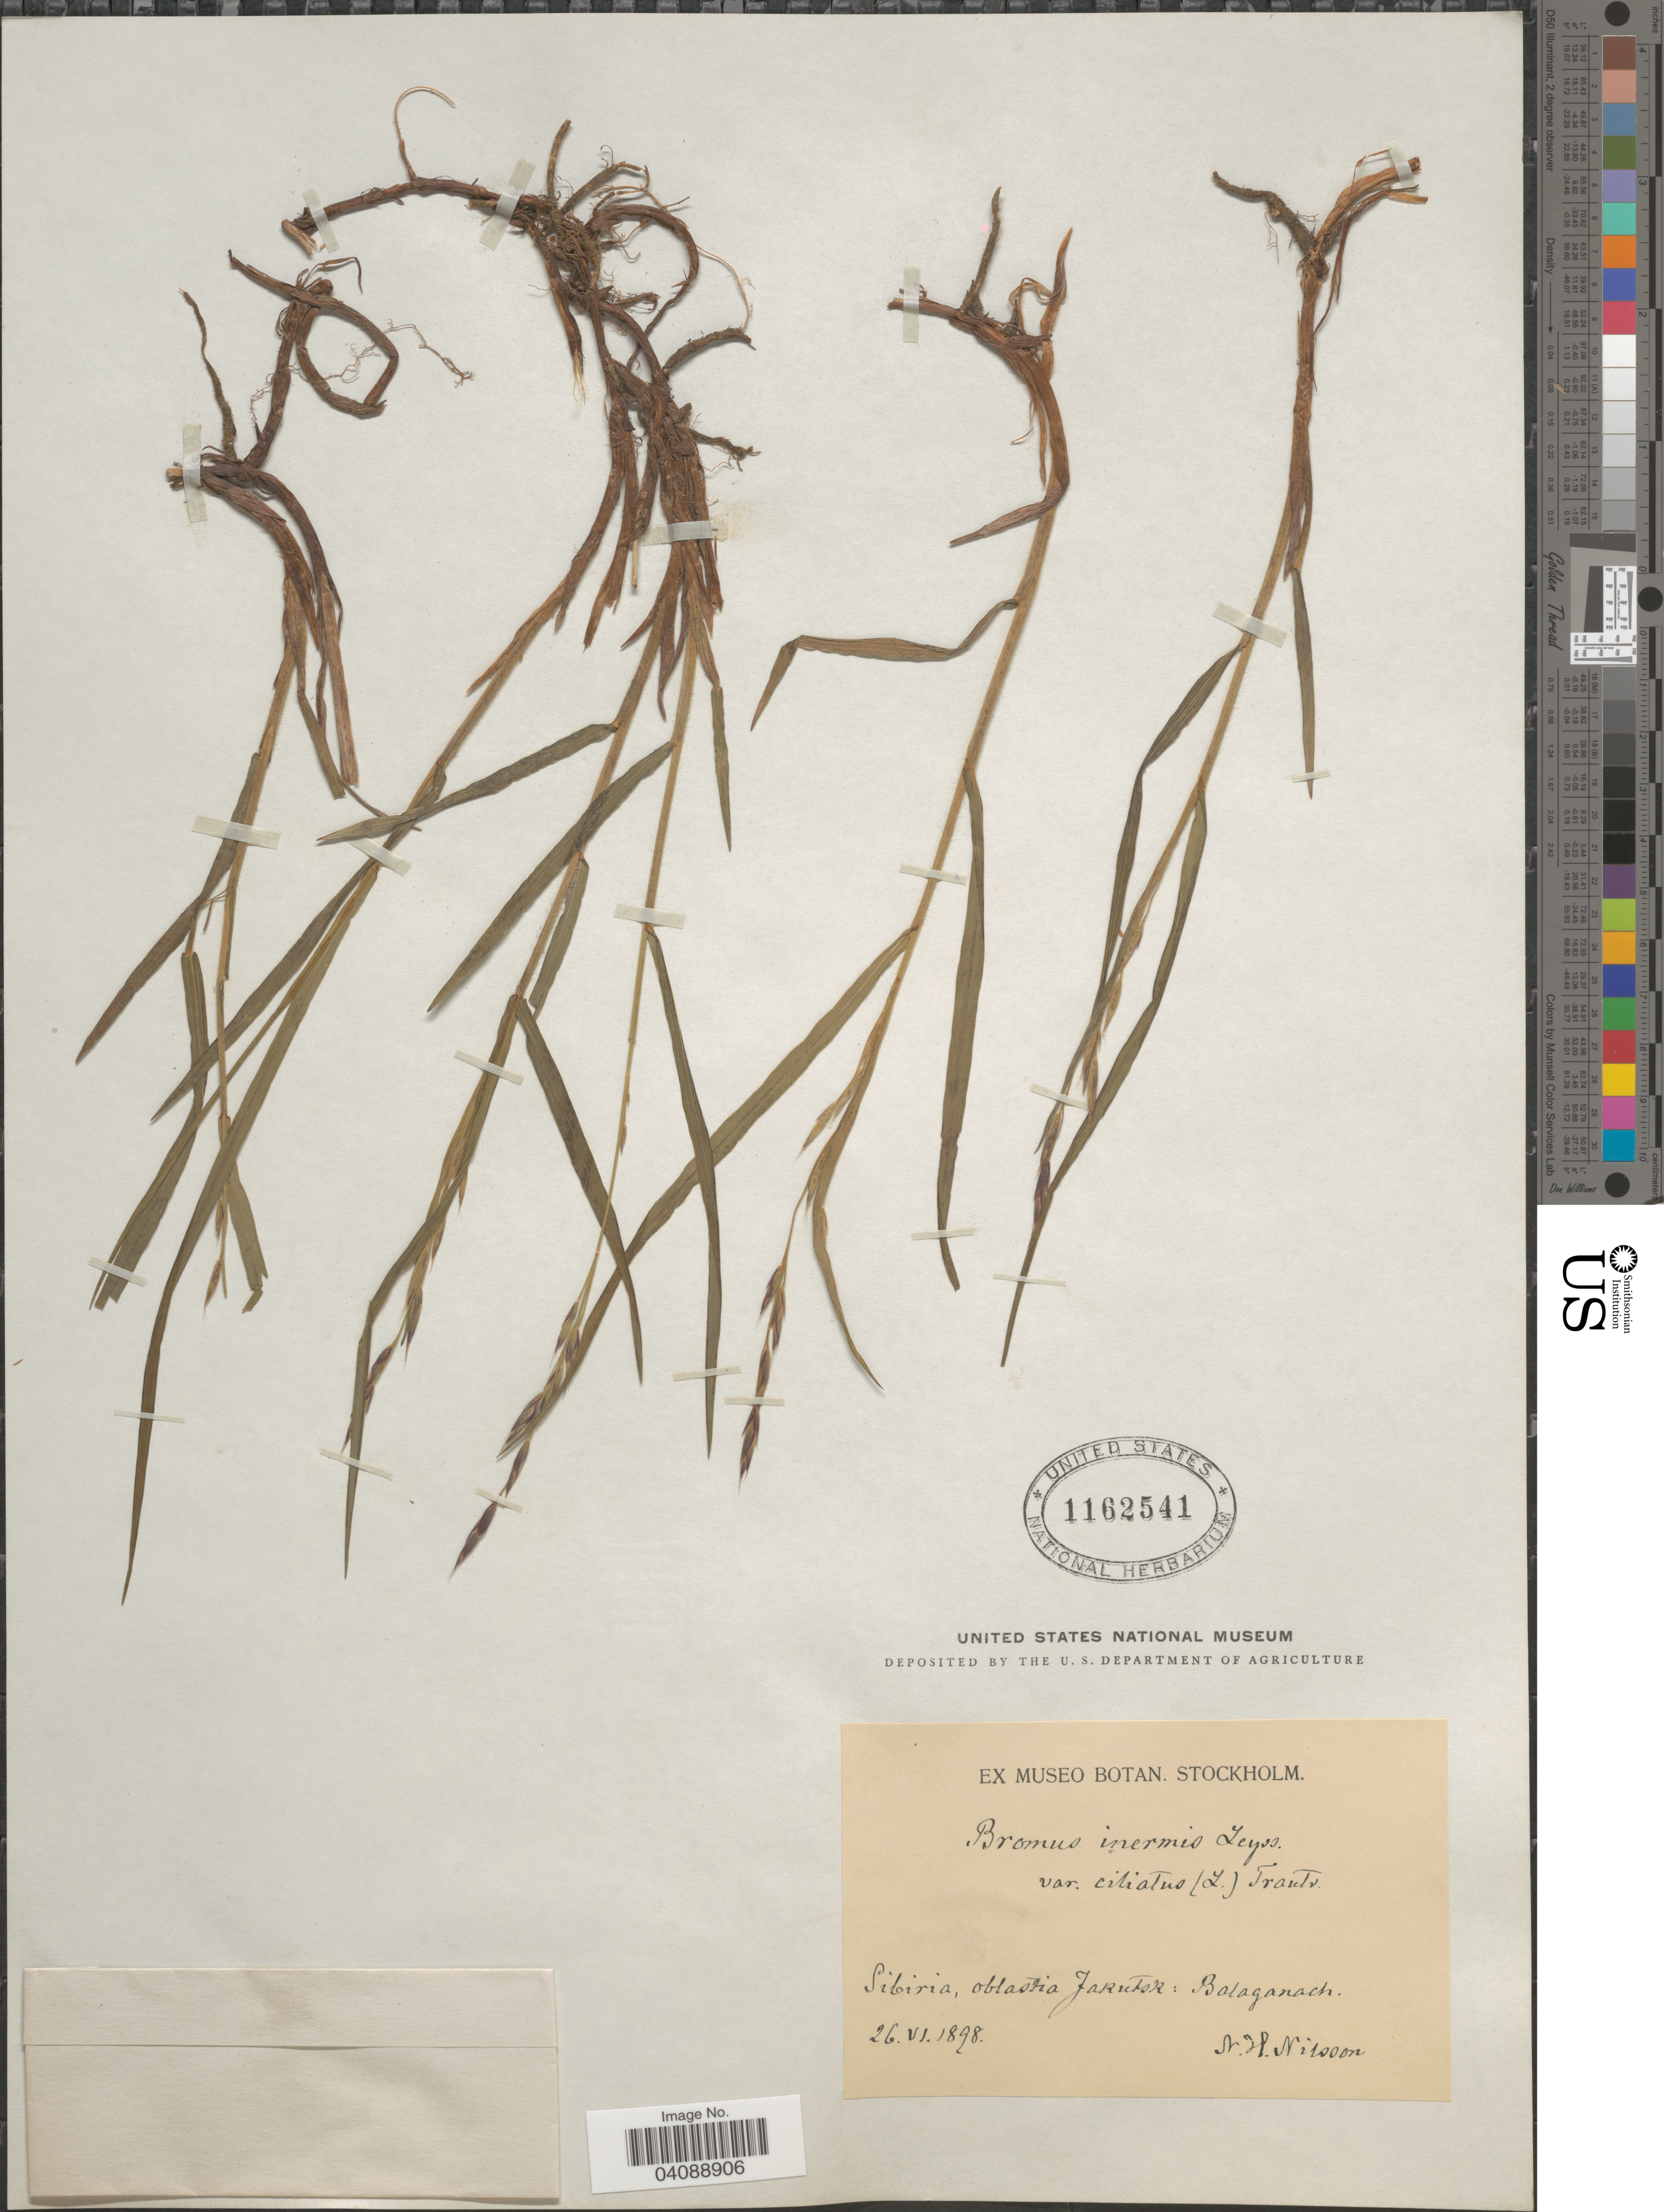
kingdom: Plantae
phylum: Tracheophyta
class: Liliopsida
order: Poales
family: Poaceae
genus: Bromus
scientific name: Bromus inermis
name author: Leyss.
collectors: N. H. Nilsson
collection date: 1898-06-26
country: Russian Federation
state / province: Sakha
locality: Siberia, oblastia Jakutsk: Balaganach.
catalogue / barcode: US 1162541